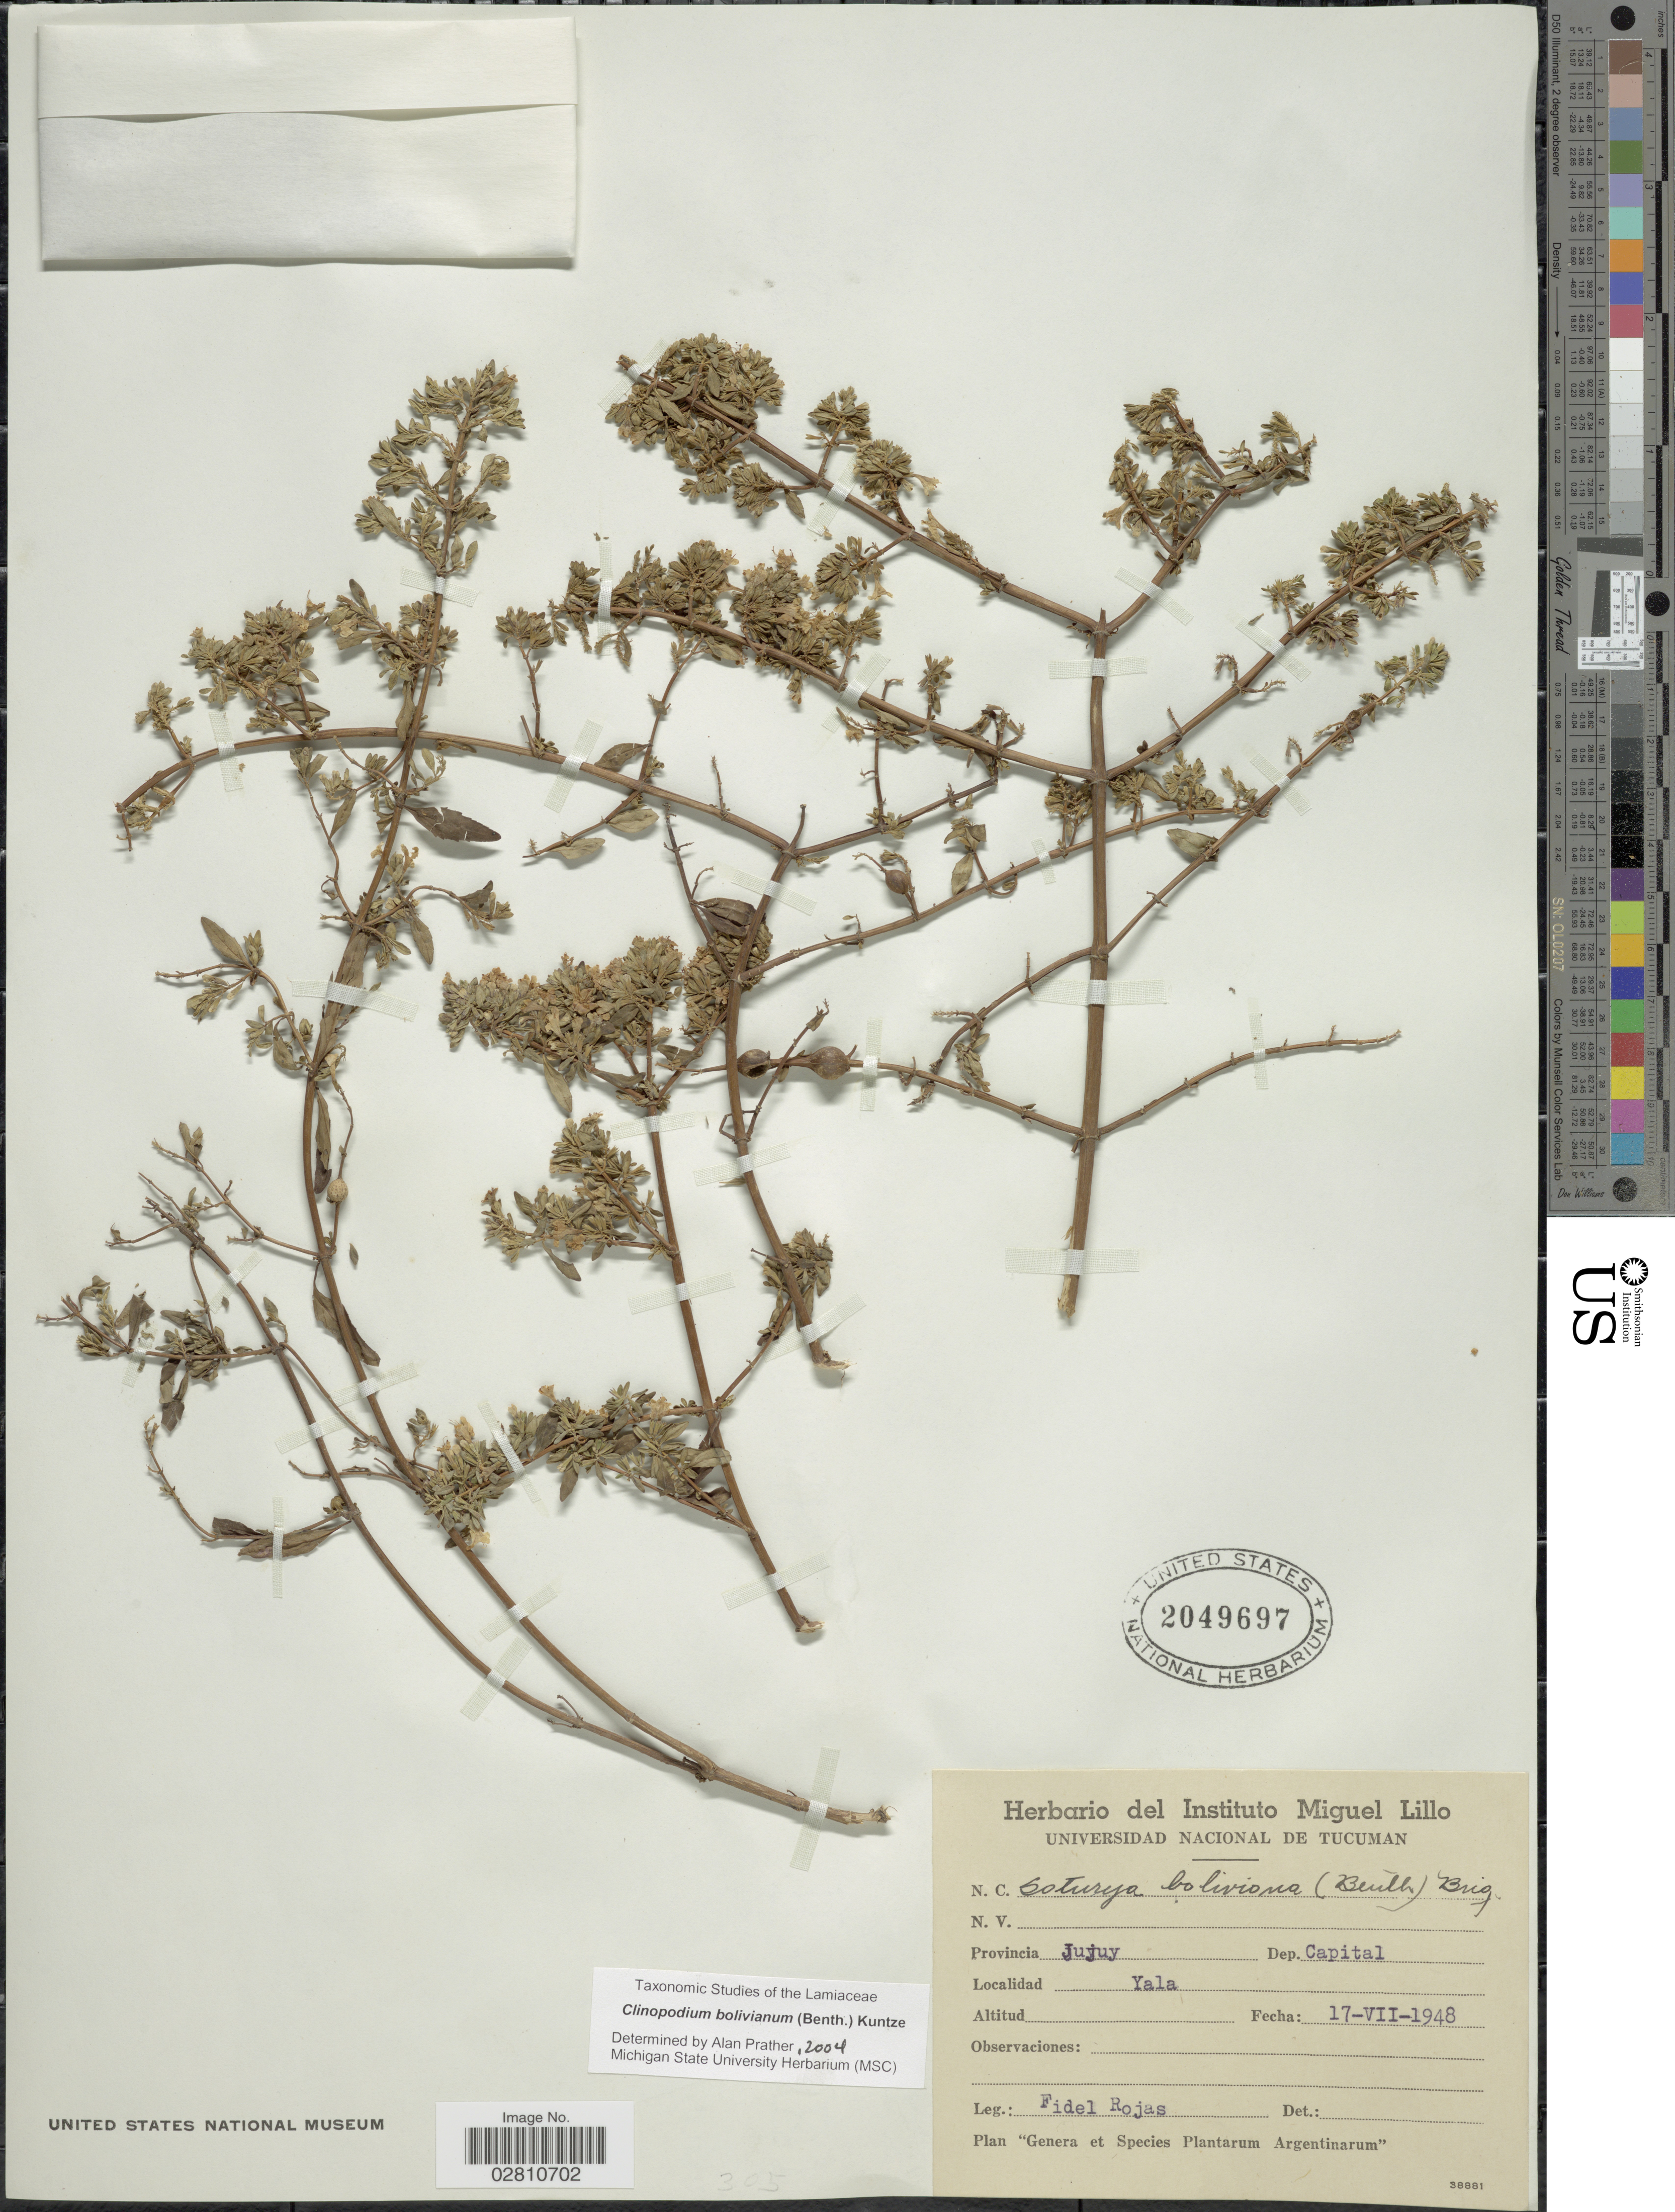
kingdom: Plantae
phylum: Tracheophyta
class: Magnoliopsida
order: Lamiales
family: Lamiaceae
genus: Clinopodium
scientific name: Clinopodium bolivianum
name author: (Benth.) Kuntze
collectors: F. Rojas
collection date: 1948-07-17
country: Argentina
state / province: Jujuy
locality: Provincia Jujuy, Yala, Dep. Capital.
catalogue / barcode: US 2049697